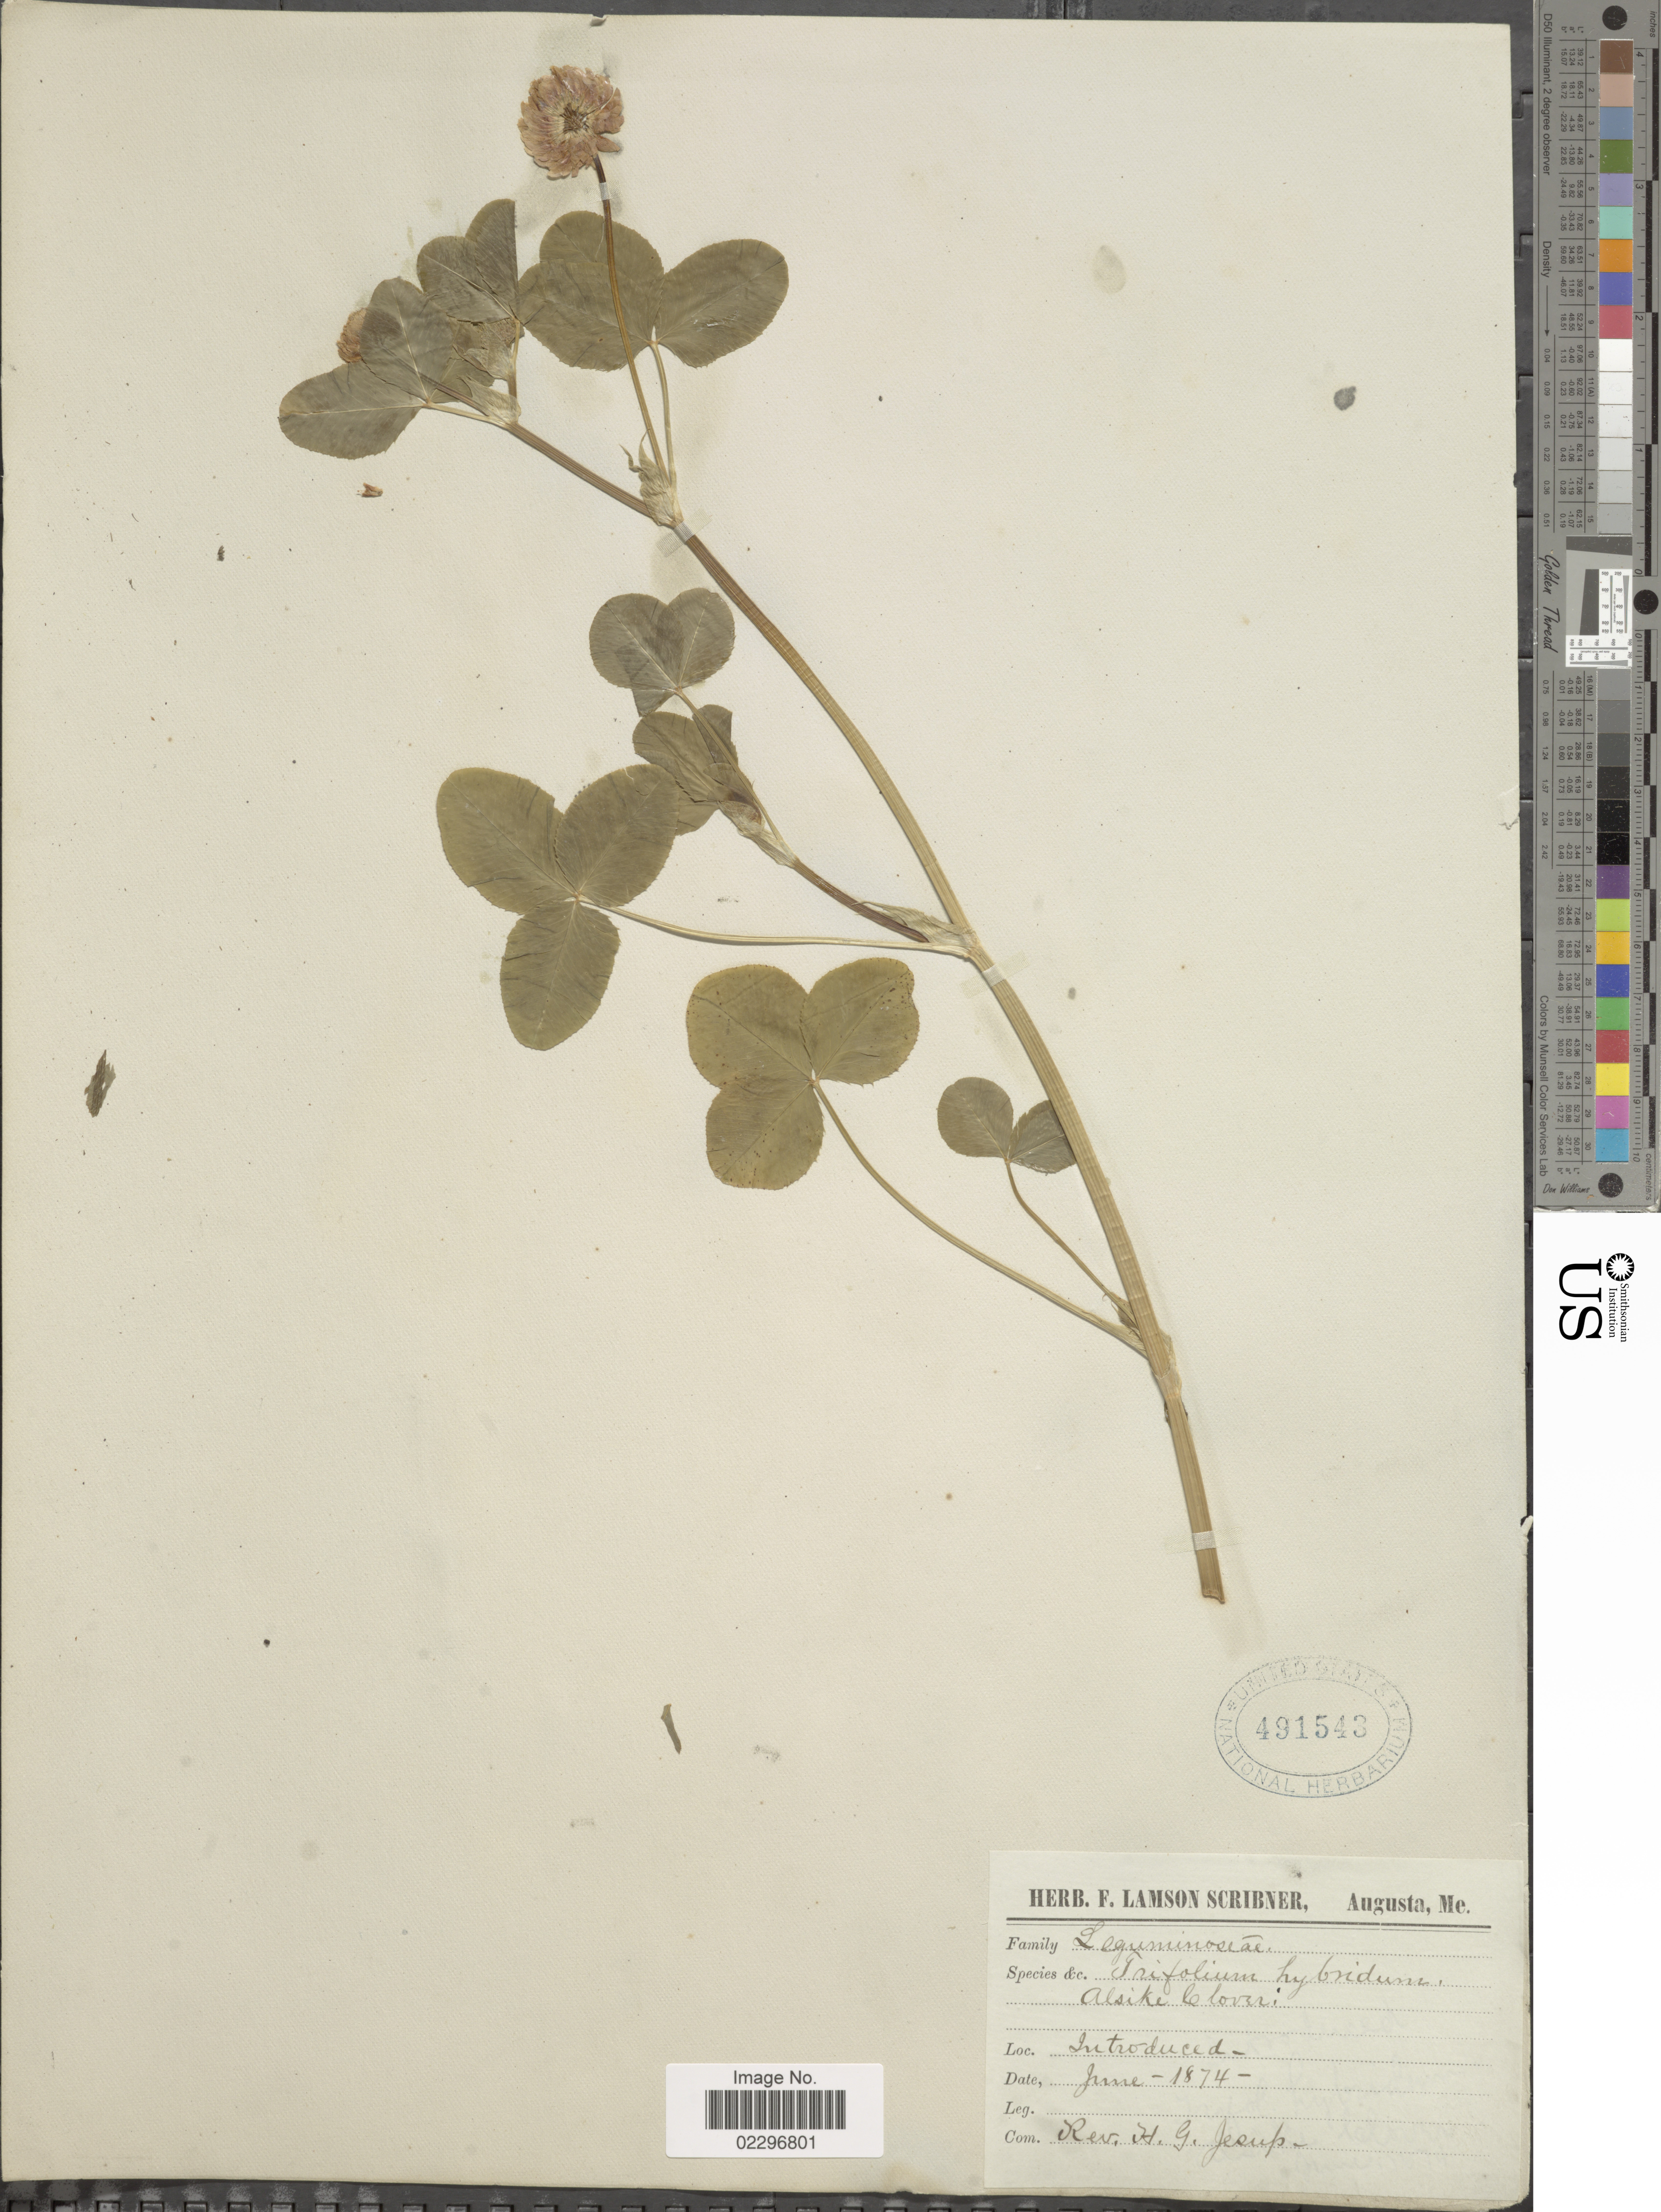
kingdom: Plantae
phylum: Tracheophyta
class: Magnoliopsida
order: Fabales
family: Fabaceae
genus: Trifolium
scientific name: Trifolium hybridum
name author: L.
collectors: ex herb. F. Lamson Scribner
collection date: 1874-06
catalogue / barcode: US 491543